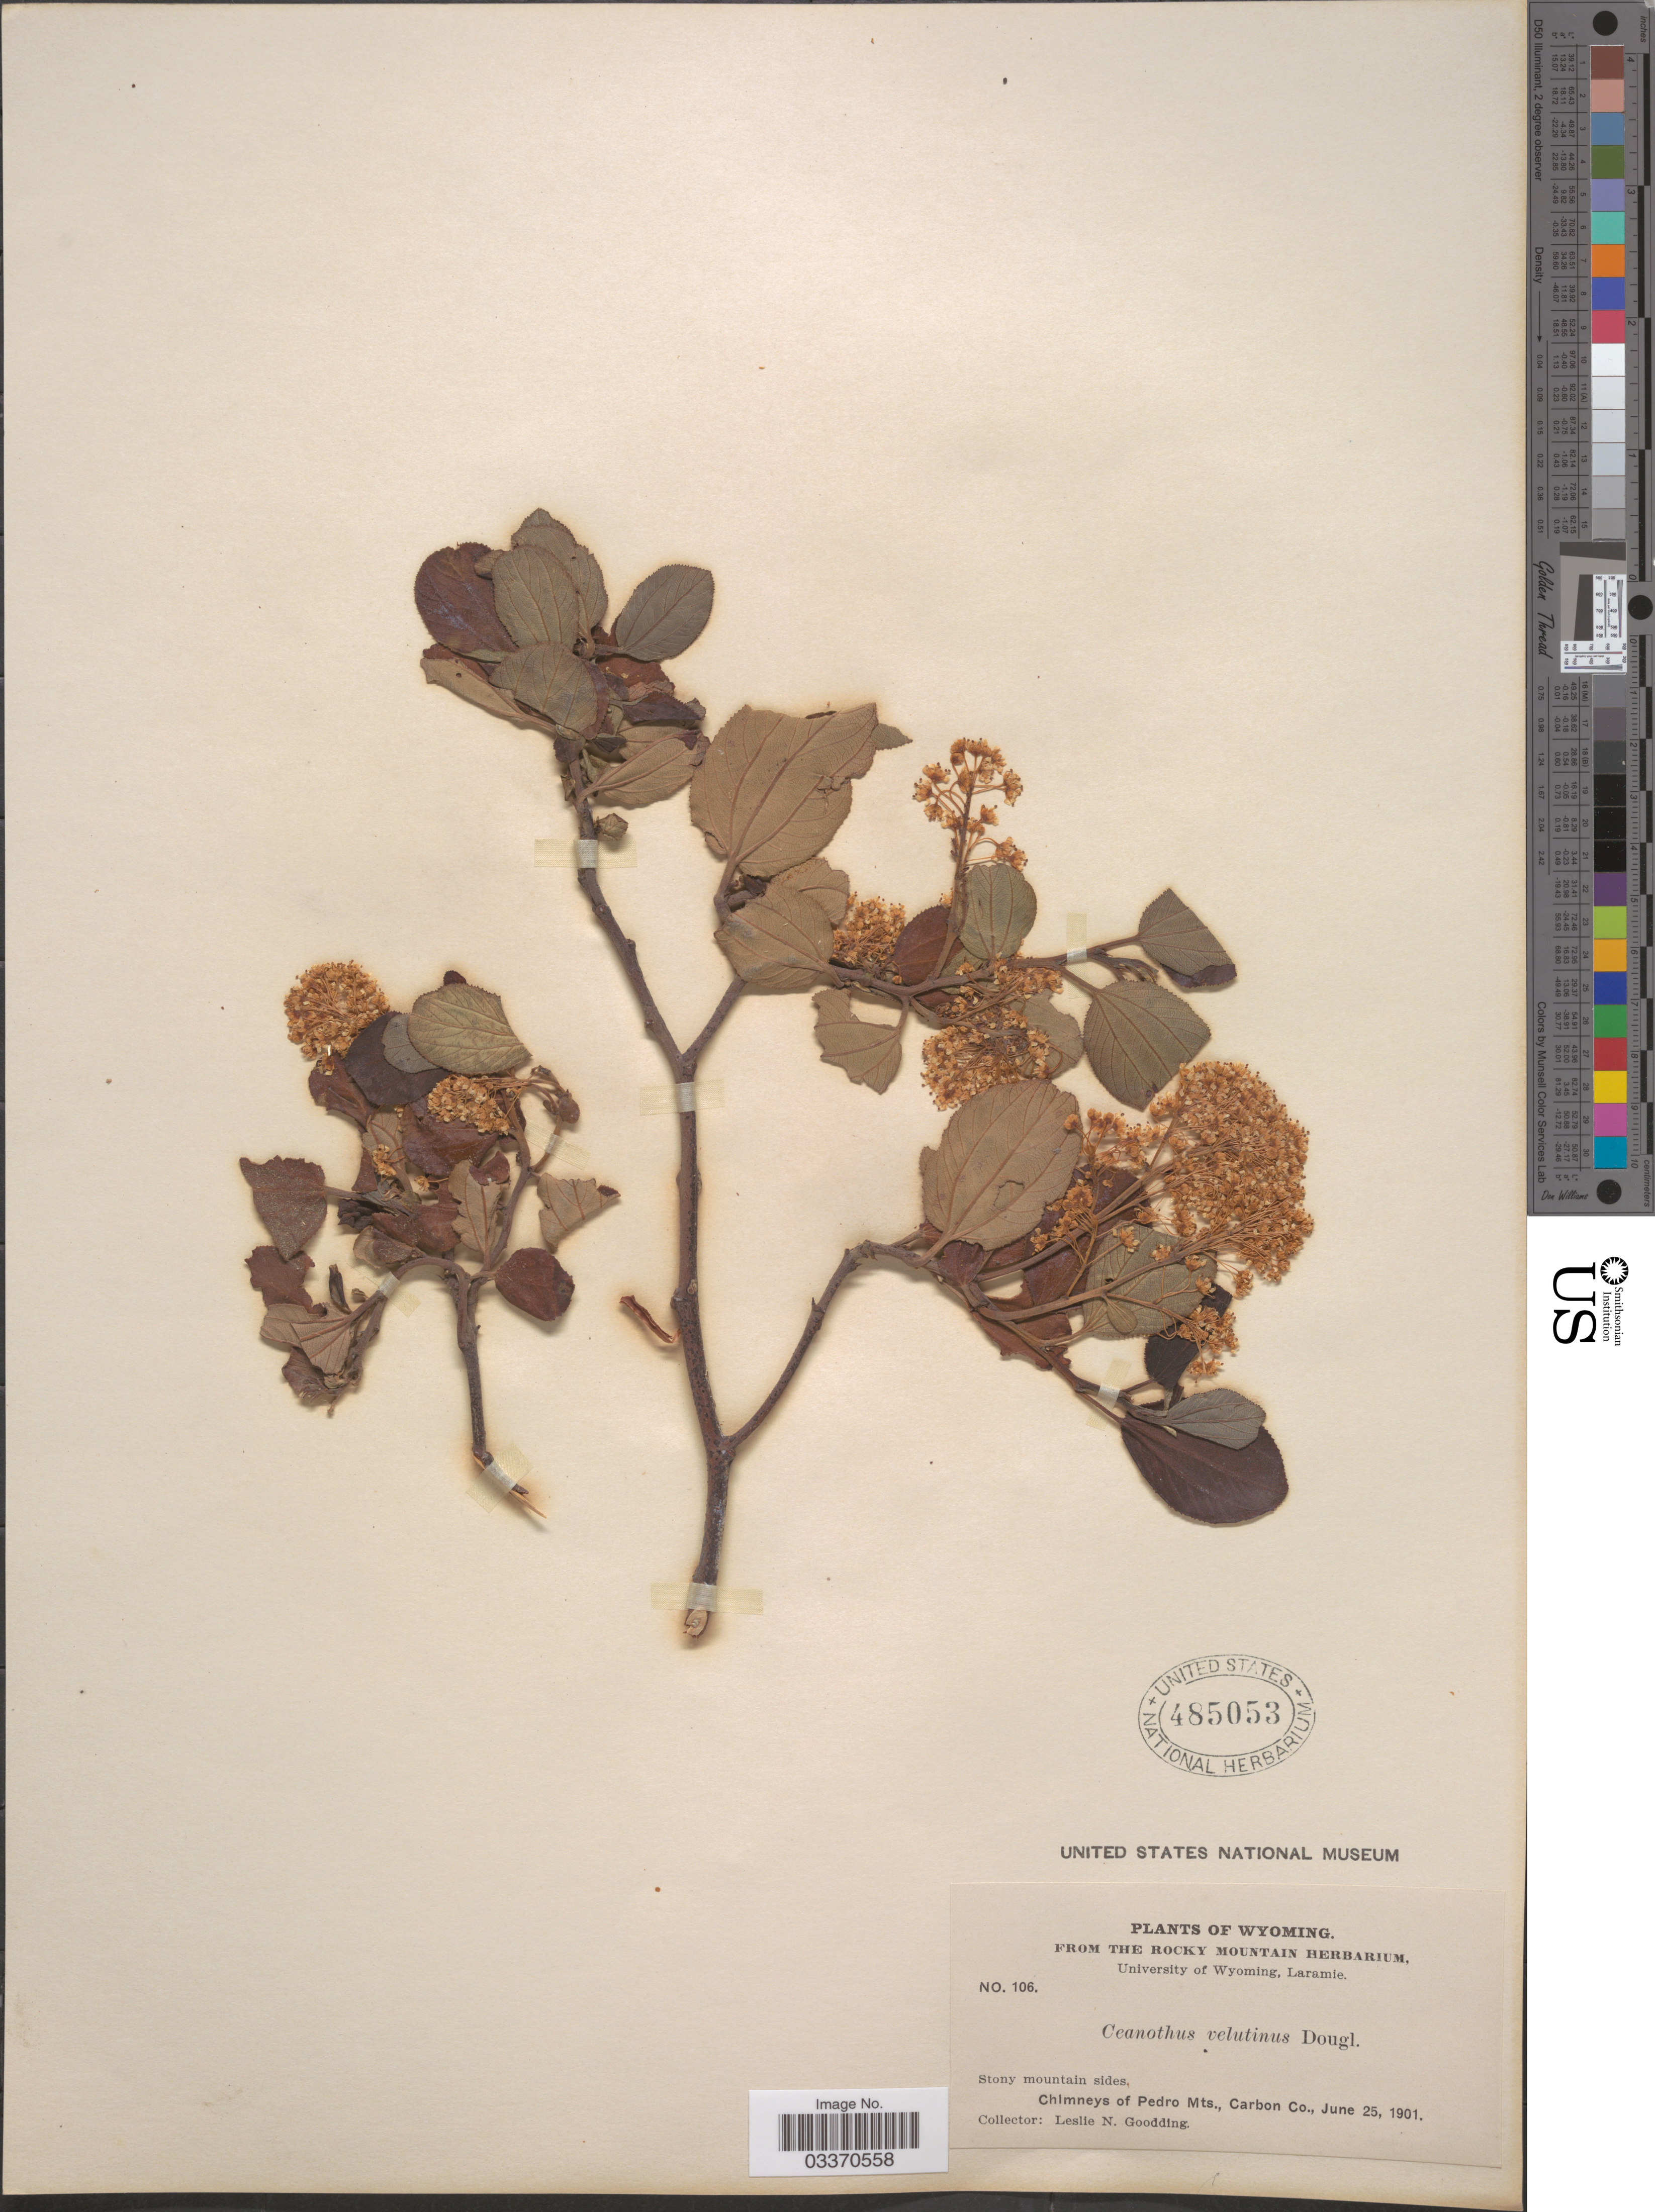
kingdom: Plantae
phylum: Tracheophyta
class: Magnoliopsida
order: Rosales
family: Rhamnaceae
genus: Ceanothus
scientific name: Ceanothus velutinus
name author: Douglas ex Hook.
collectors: L. N. Goodding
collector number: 106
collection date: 1901-06-25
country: United States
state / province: Wyoming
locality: Chimneys of Pedro Mts., Carbon Co.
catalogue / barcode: US 485053